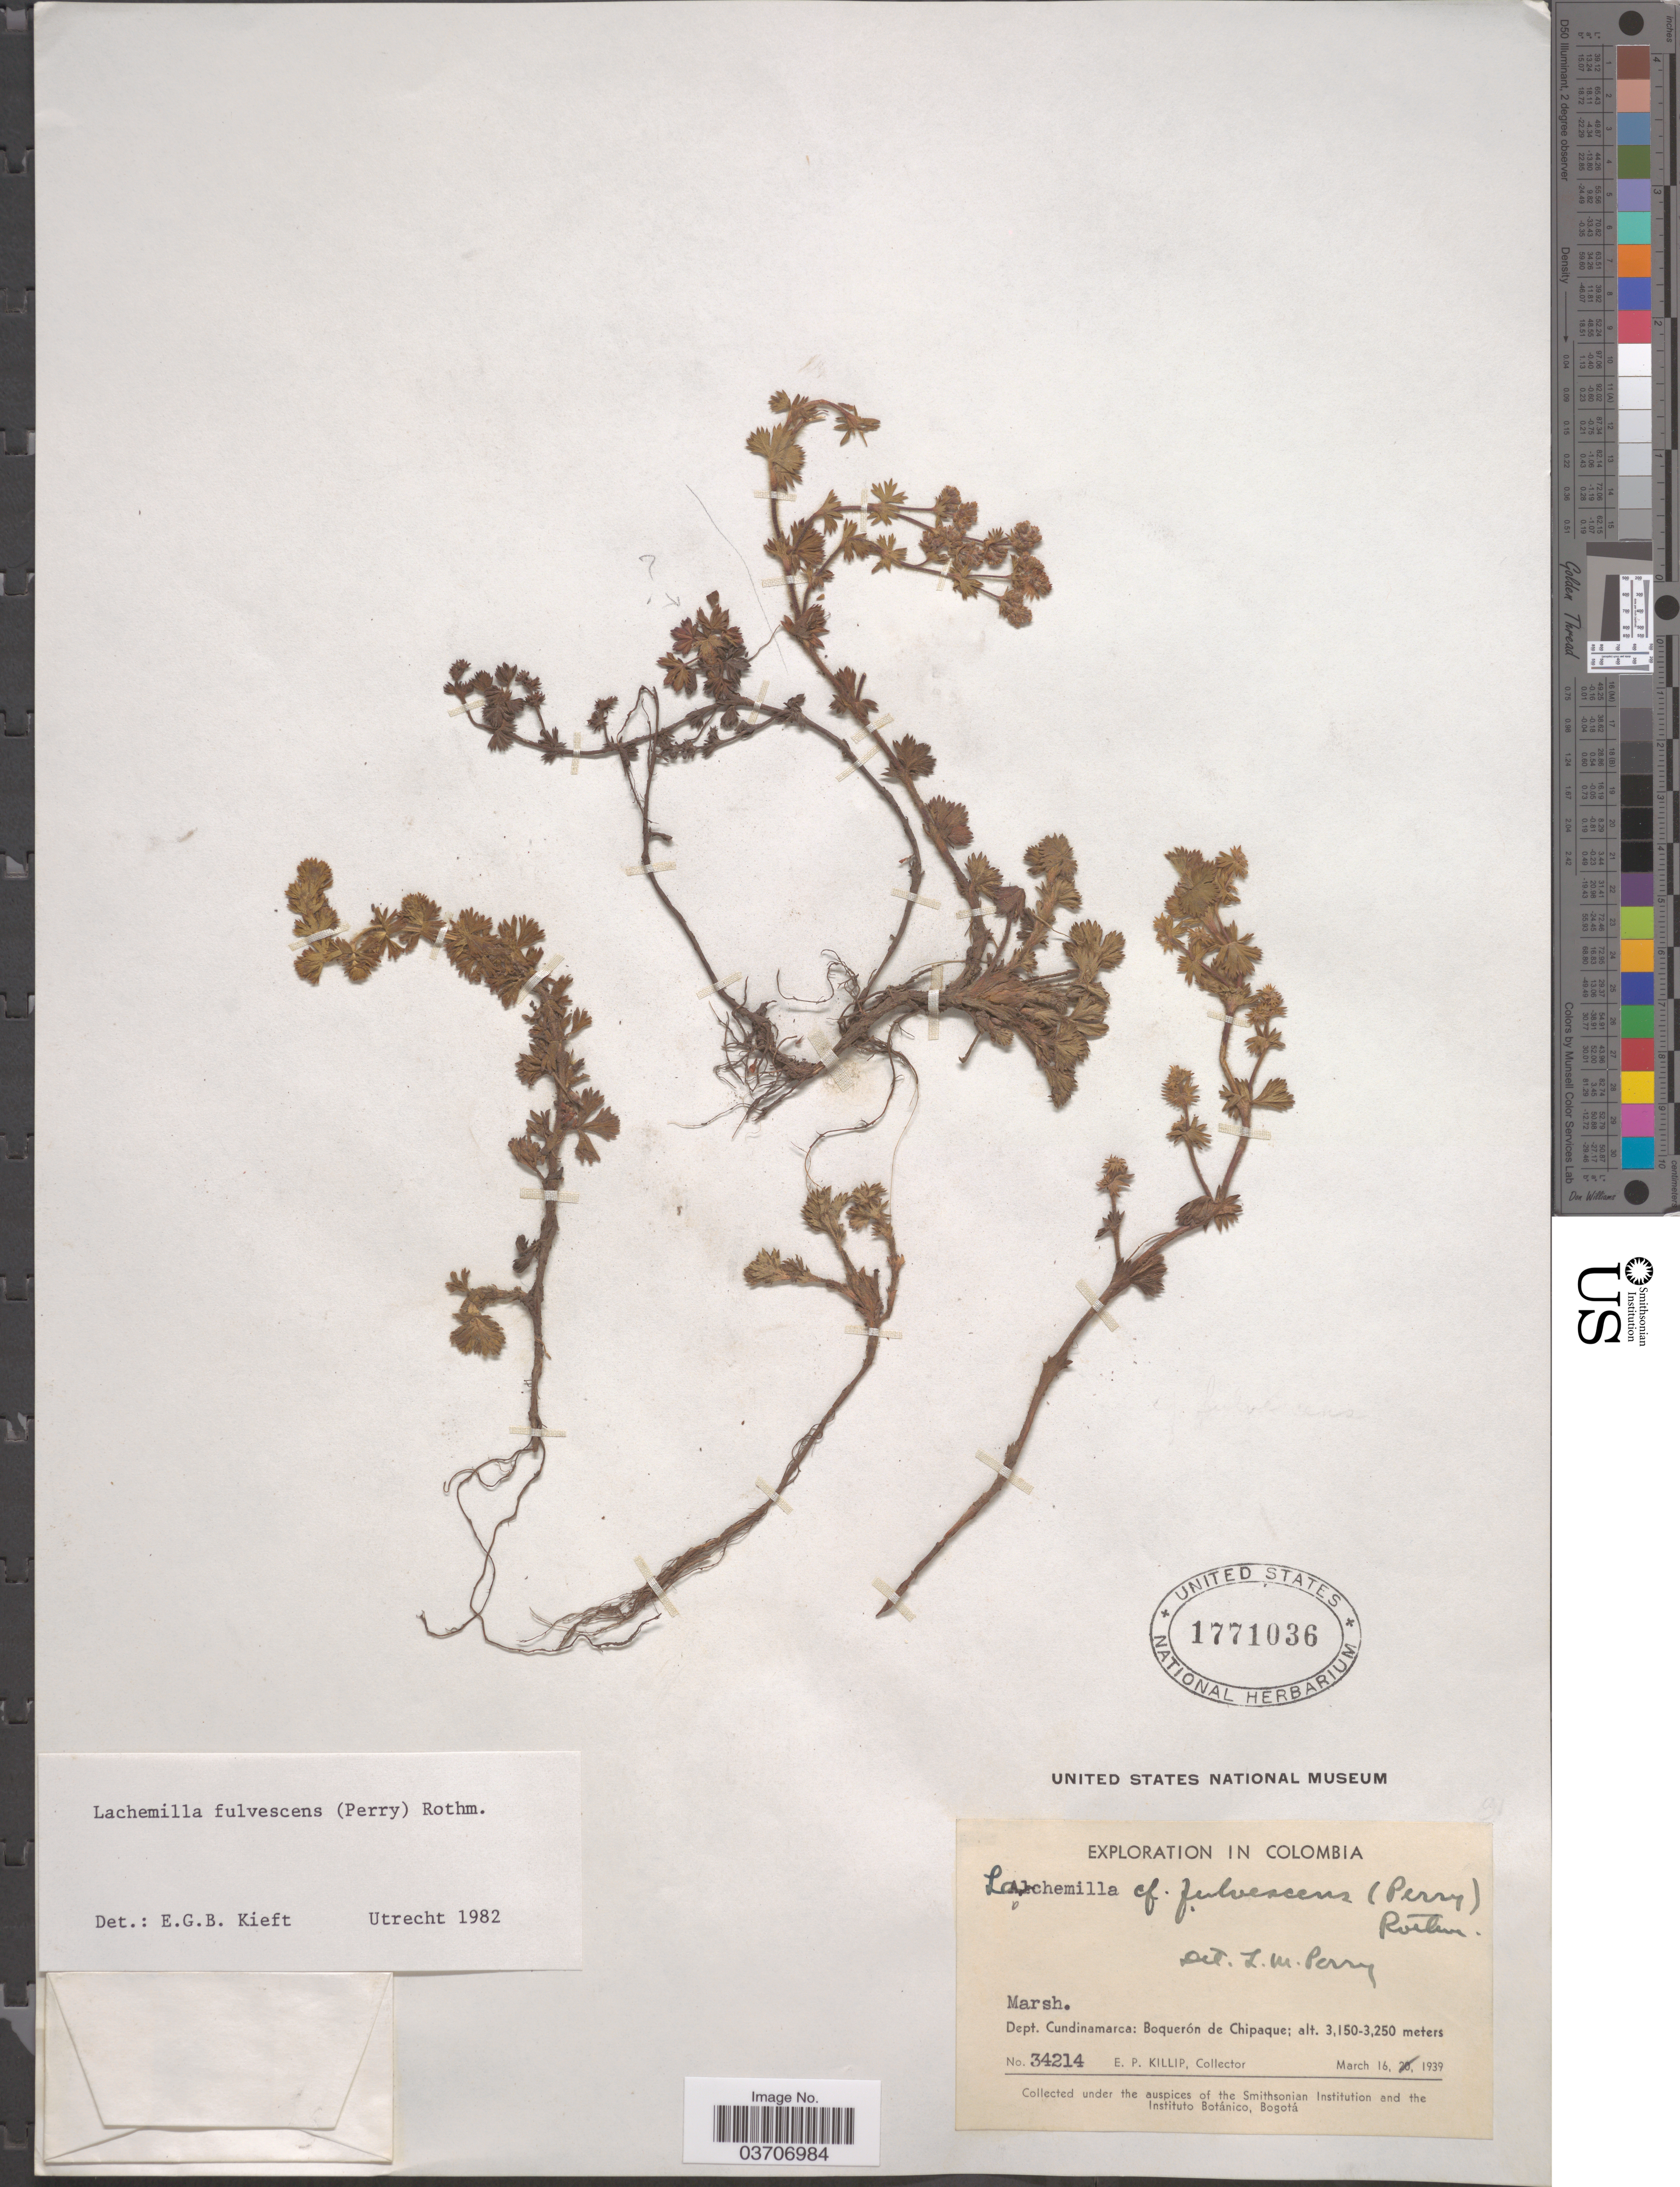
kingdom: Plantae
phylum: Tracheophyta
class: Magnoliopsida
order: Rosales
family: Rosaceae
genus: Lachemilla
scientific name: Lachemilla fulvescens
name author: (L.M. Perry) Rothm.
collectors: E. P. Killip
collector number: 34214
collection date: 1939-03-16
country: Colombia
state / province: Cundinamarca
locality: Dept. Cundinamarca: Boquerón de Chipaque.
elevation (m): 3150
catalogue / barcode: US 1771036